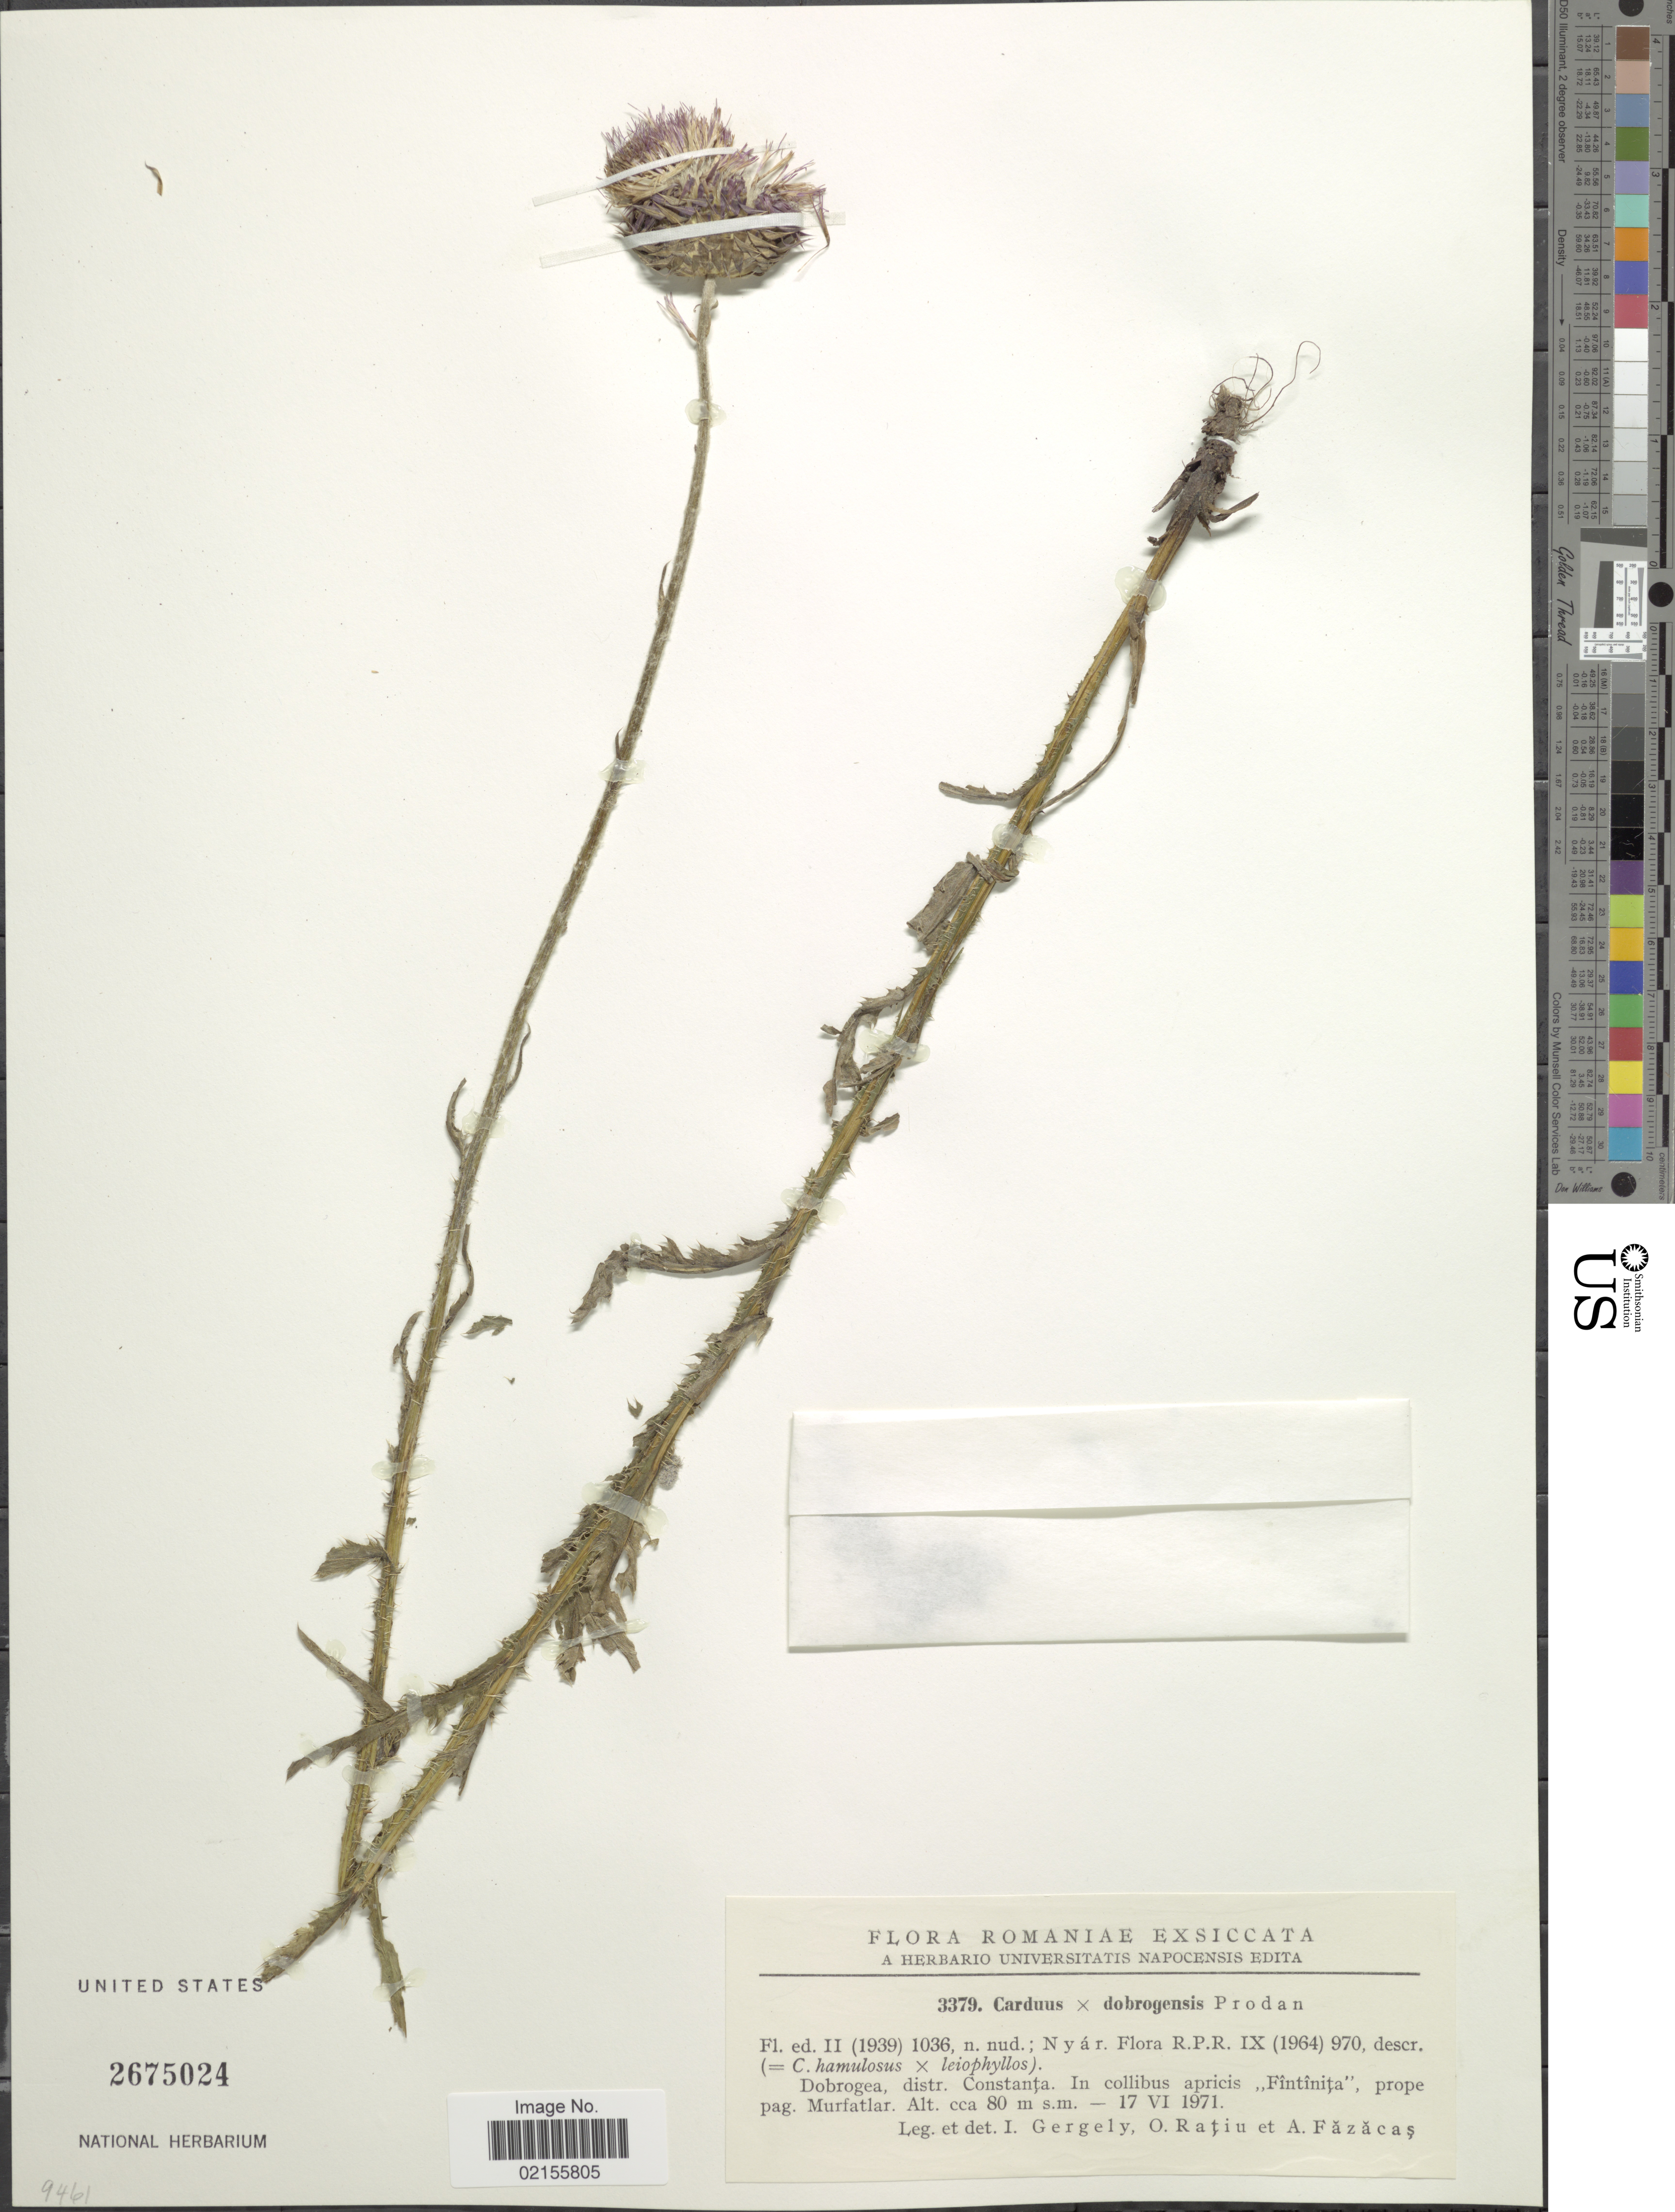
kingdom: Plantae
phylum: Tracheophyta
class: Magnoliopsida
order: Asterales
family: Asteraceae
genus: Carduus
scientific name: Carduus dobrogensis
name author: Prodán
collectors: I. Gergely, O. Ratiu & A. Fazacas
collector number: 3379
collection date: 1971-06-17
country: Romania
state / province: Constanta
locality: Dobrogea, distr. Constanta. In collibus apricis ,,Fîntînita' prope pag. Murfatlar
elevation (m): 80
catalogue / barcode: US 2675024